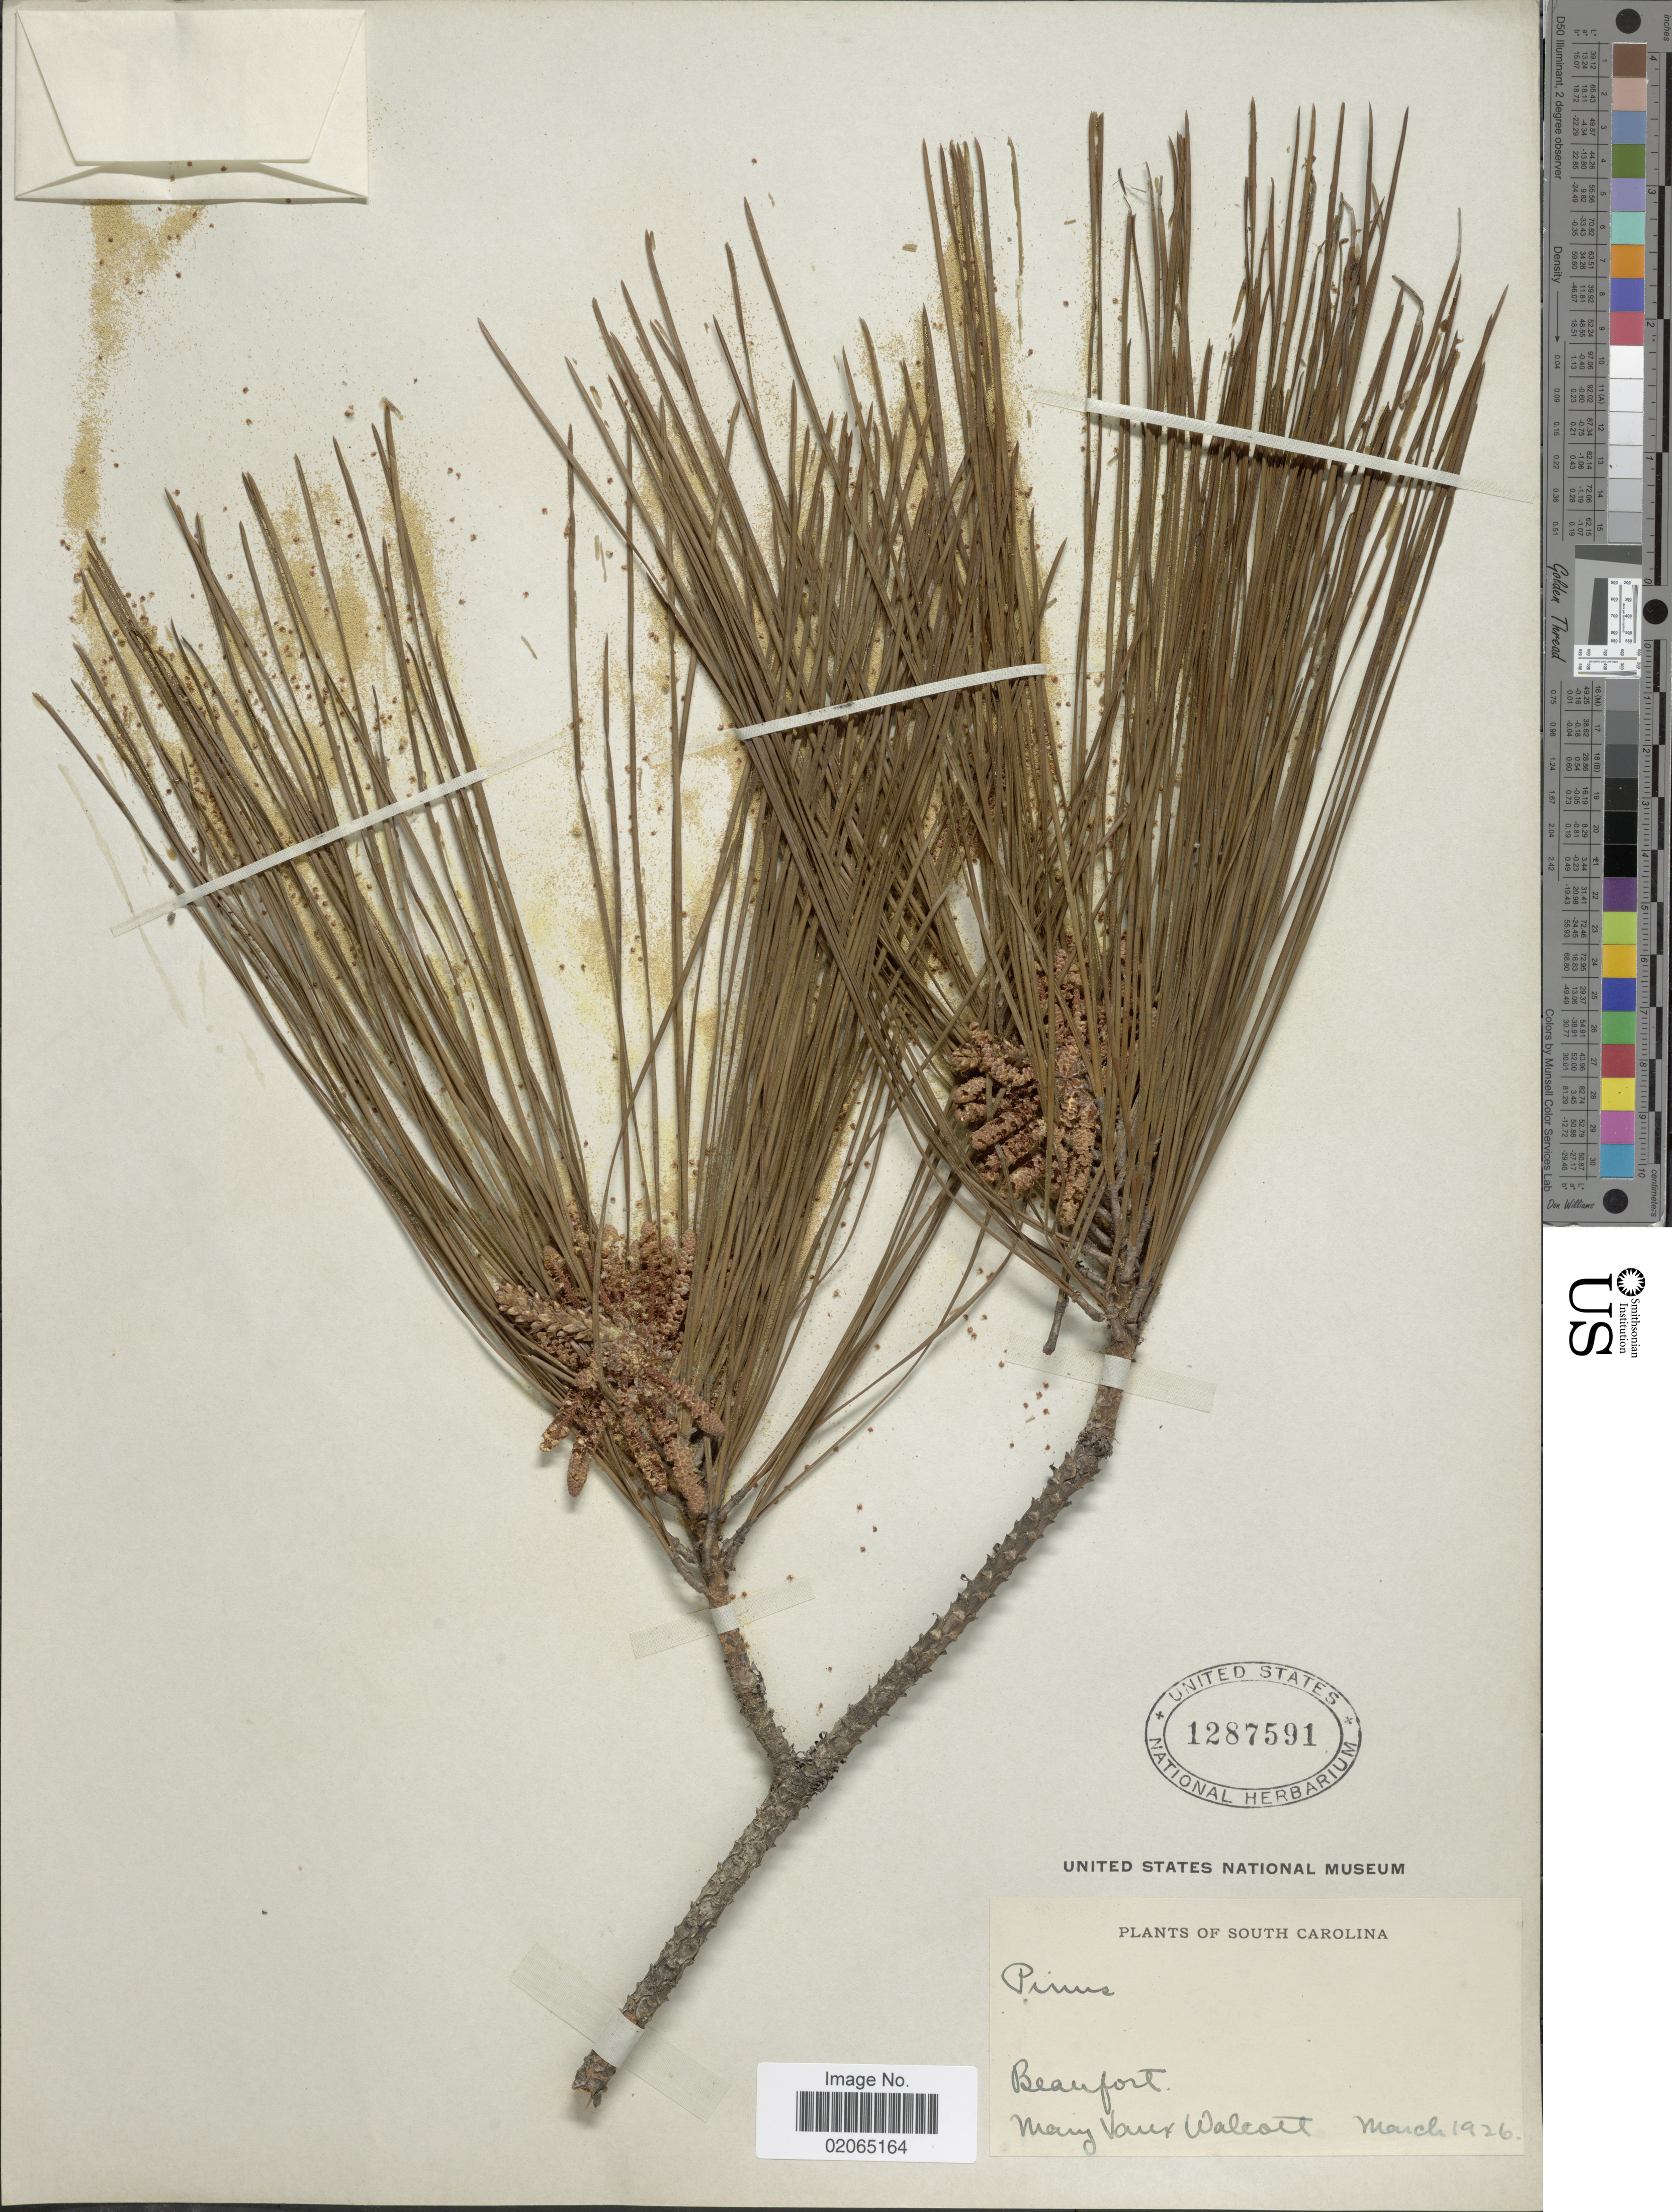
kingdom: Plantae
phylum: Tracheophyta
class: Pinopsida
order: Pinales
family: Pinaceae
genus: Pinus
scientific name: Pinus sp.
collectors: M. Walcott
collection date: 1926-03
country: United States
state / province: South Carolina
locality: Beaufort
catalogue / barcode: US 1287591